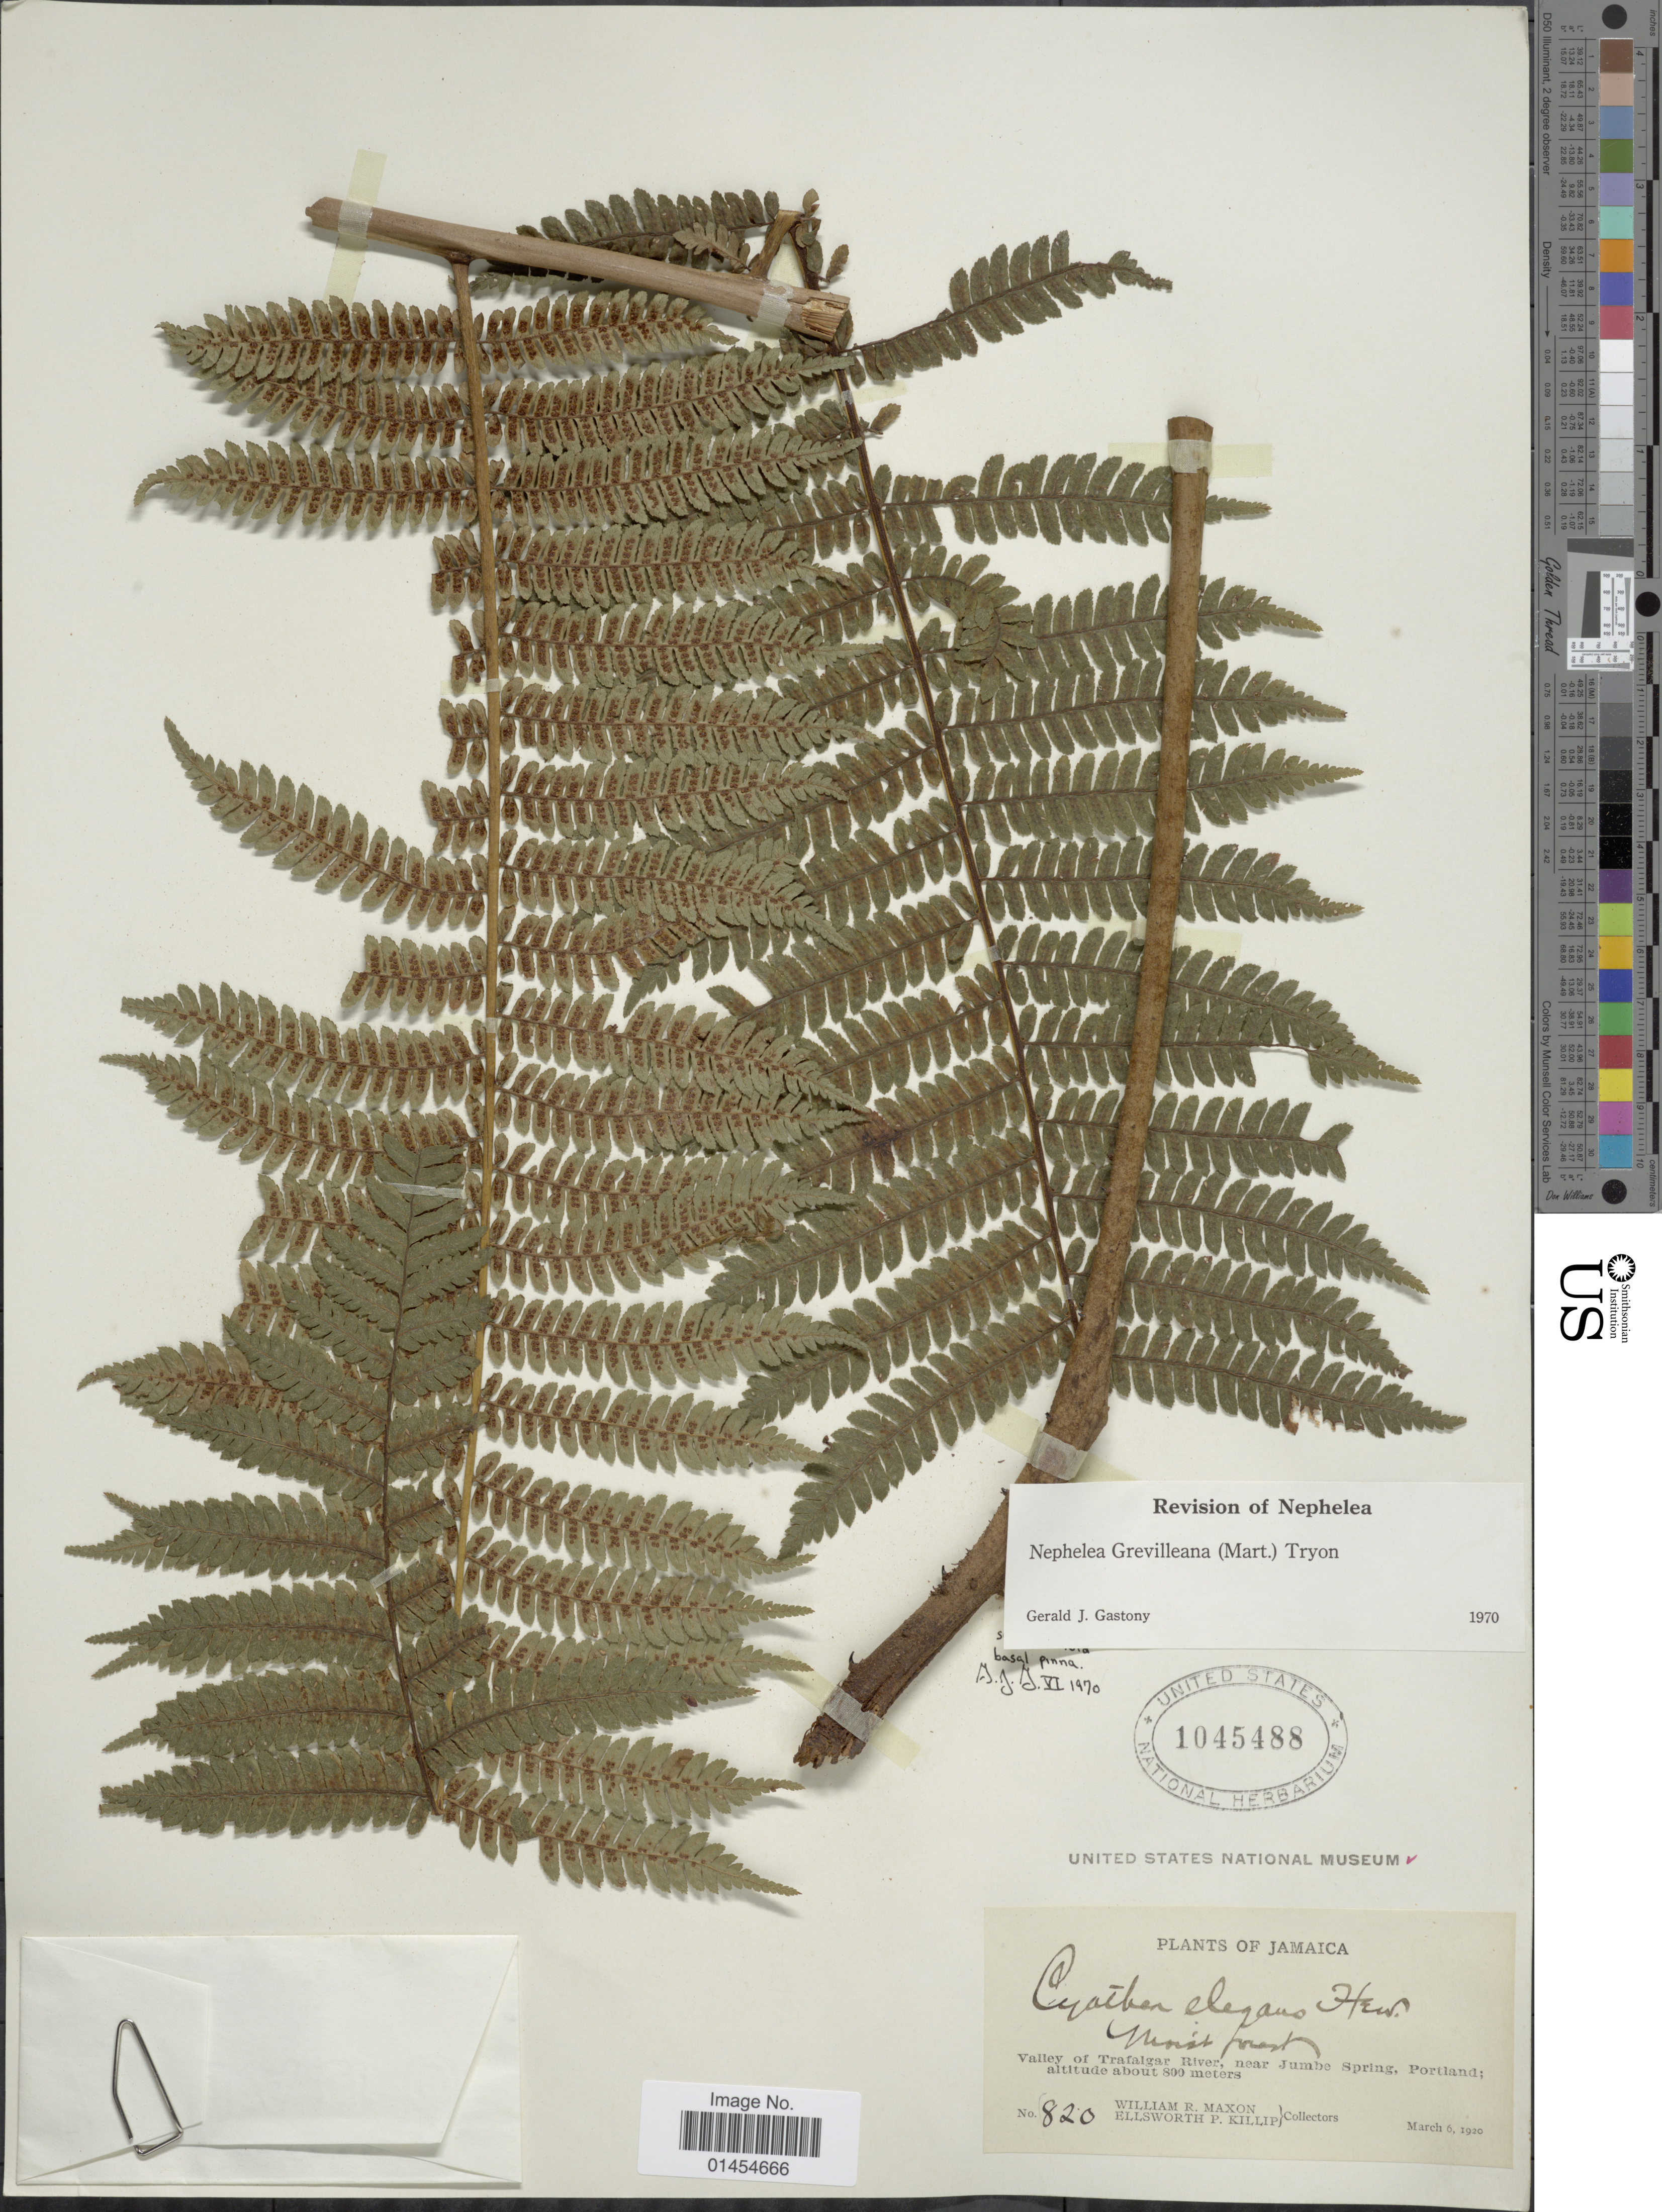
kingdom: Plantae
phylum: Tracheophyta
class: Polypodiopsida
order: Cyatheales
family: Cyatheaceae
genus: Alsophila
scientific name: Alsophila grevilleana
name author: (Mart.) D.S. Conant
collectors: W. R. Maxon & E. P. Killip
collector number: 820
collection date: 1920-03-06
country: Jamaica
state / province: Portland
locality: Valley of Trafalgar River, near Jumbe Spring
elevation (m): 800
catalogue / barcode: US 1045488